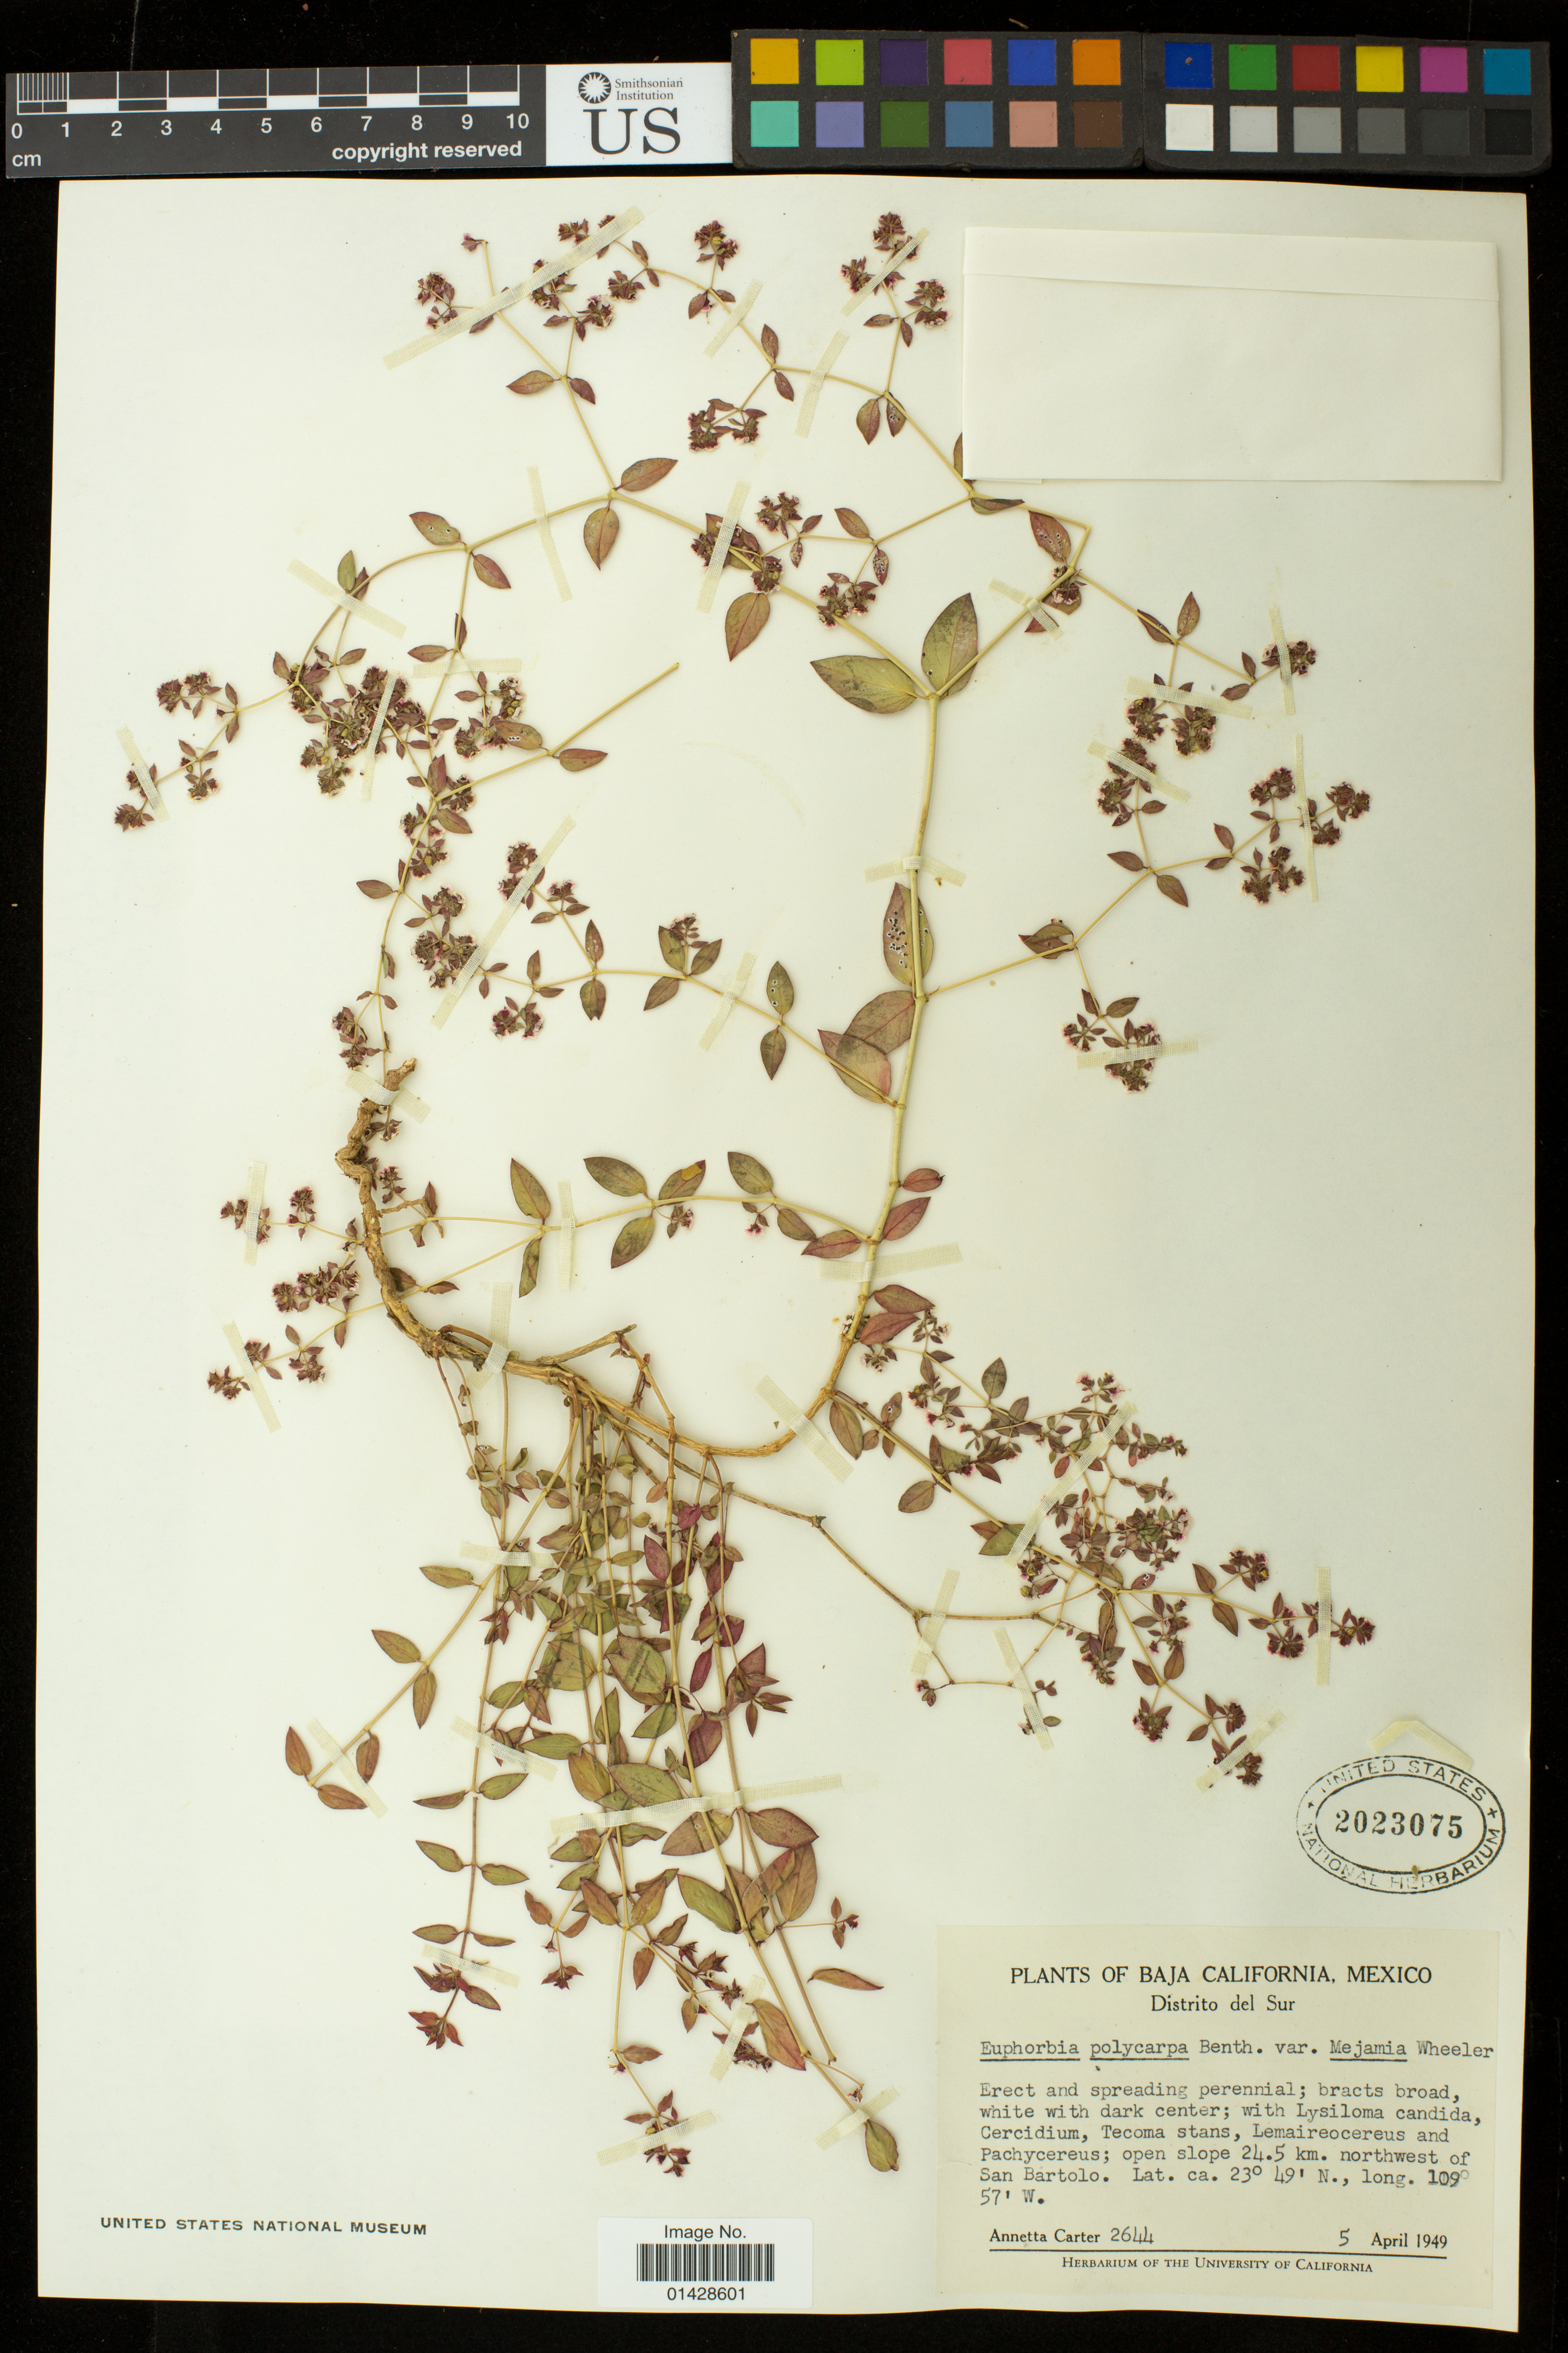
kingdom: Plantae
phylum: Tracheophyta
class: Magnoliopsida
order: Malpighiales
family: Euphorbiaceae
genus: Euphorbia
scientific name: Euphorbia polycarpa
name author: Benth.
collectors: A. Carter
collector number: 2644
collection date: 1949-04-05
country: Mexico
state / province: Baja California Sur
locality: open slope 24.5 km. northwest of San Bartolo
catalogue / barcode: US 2023075